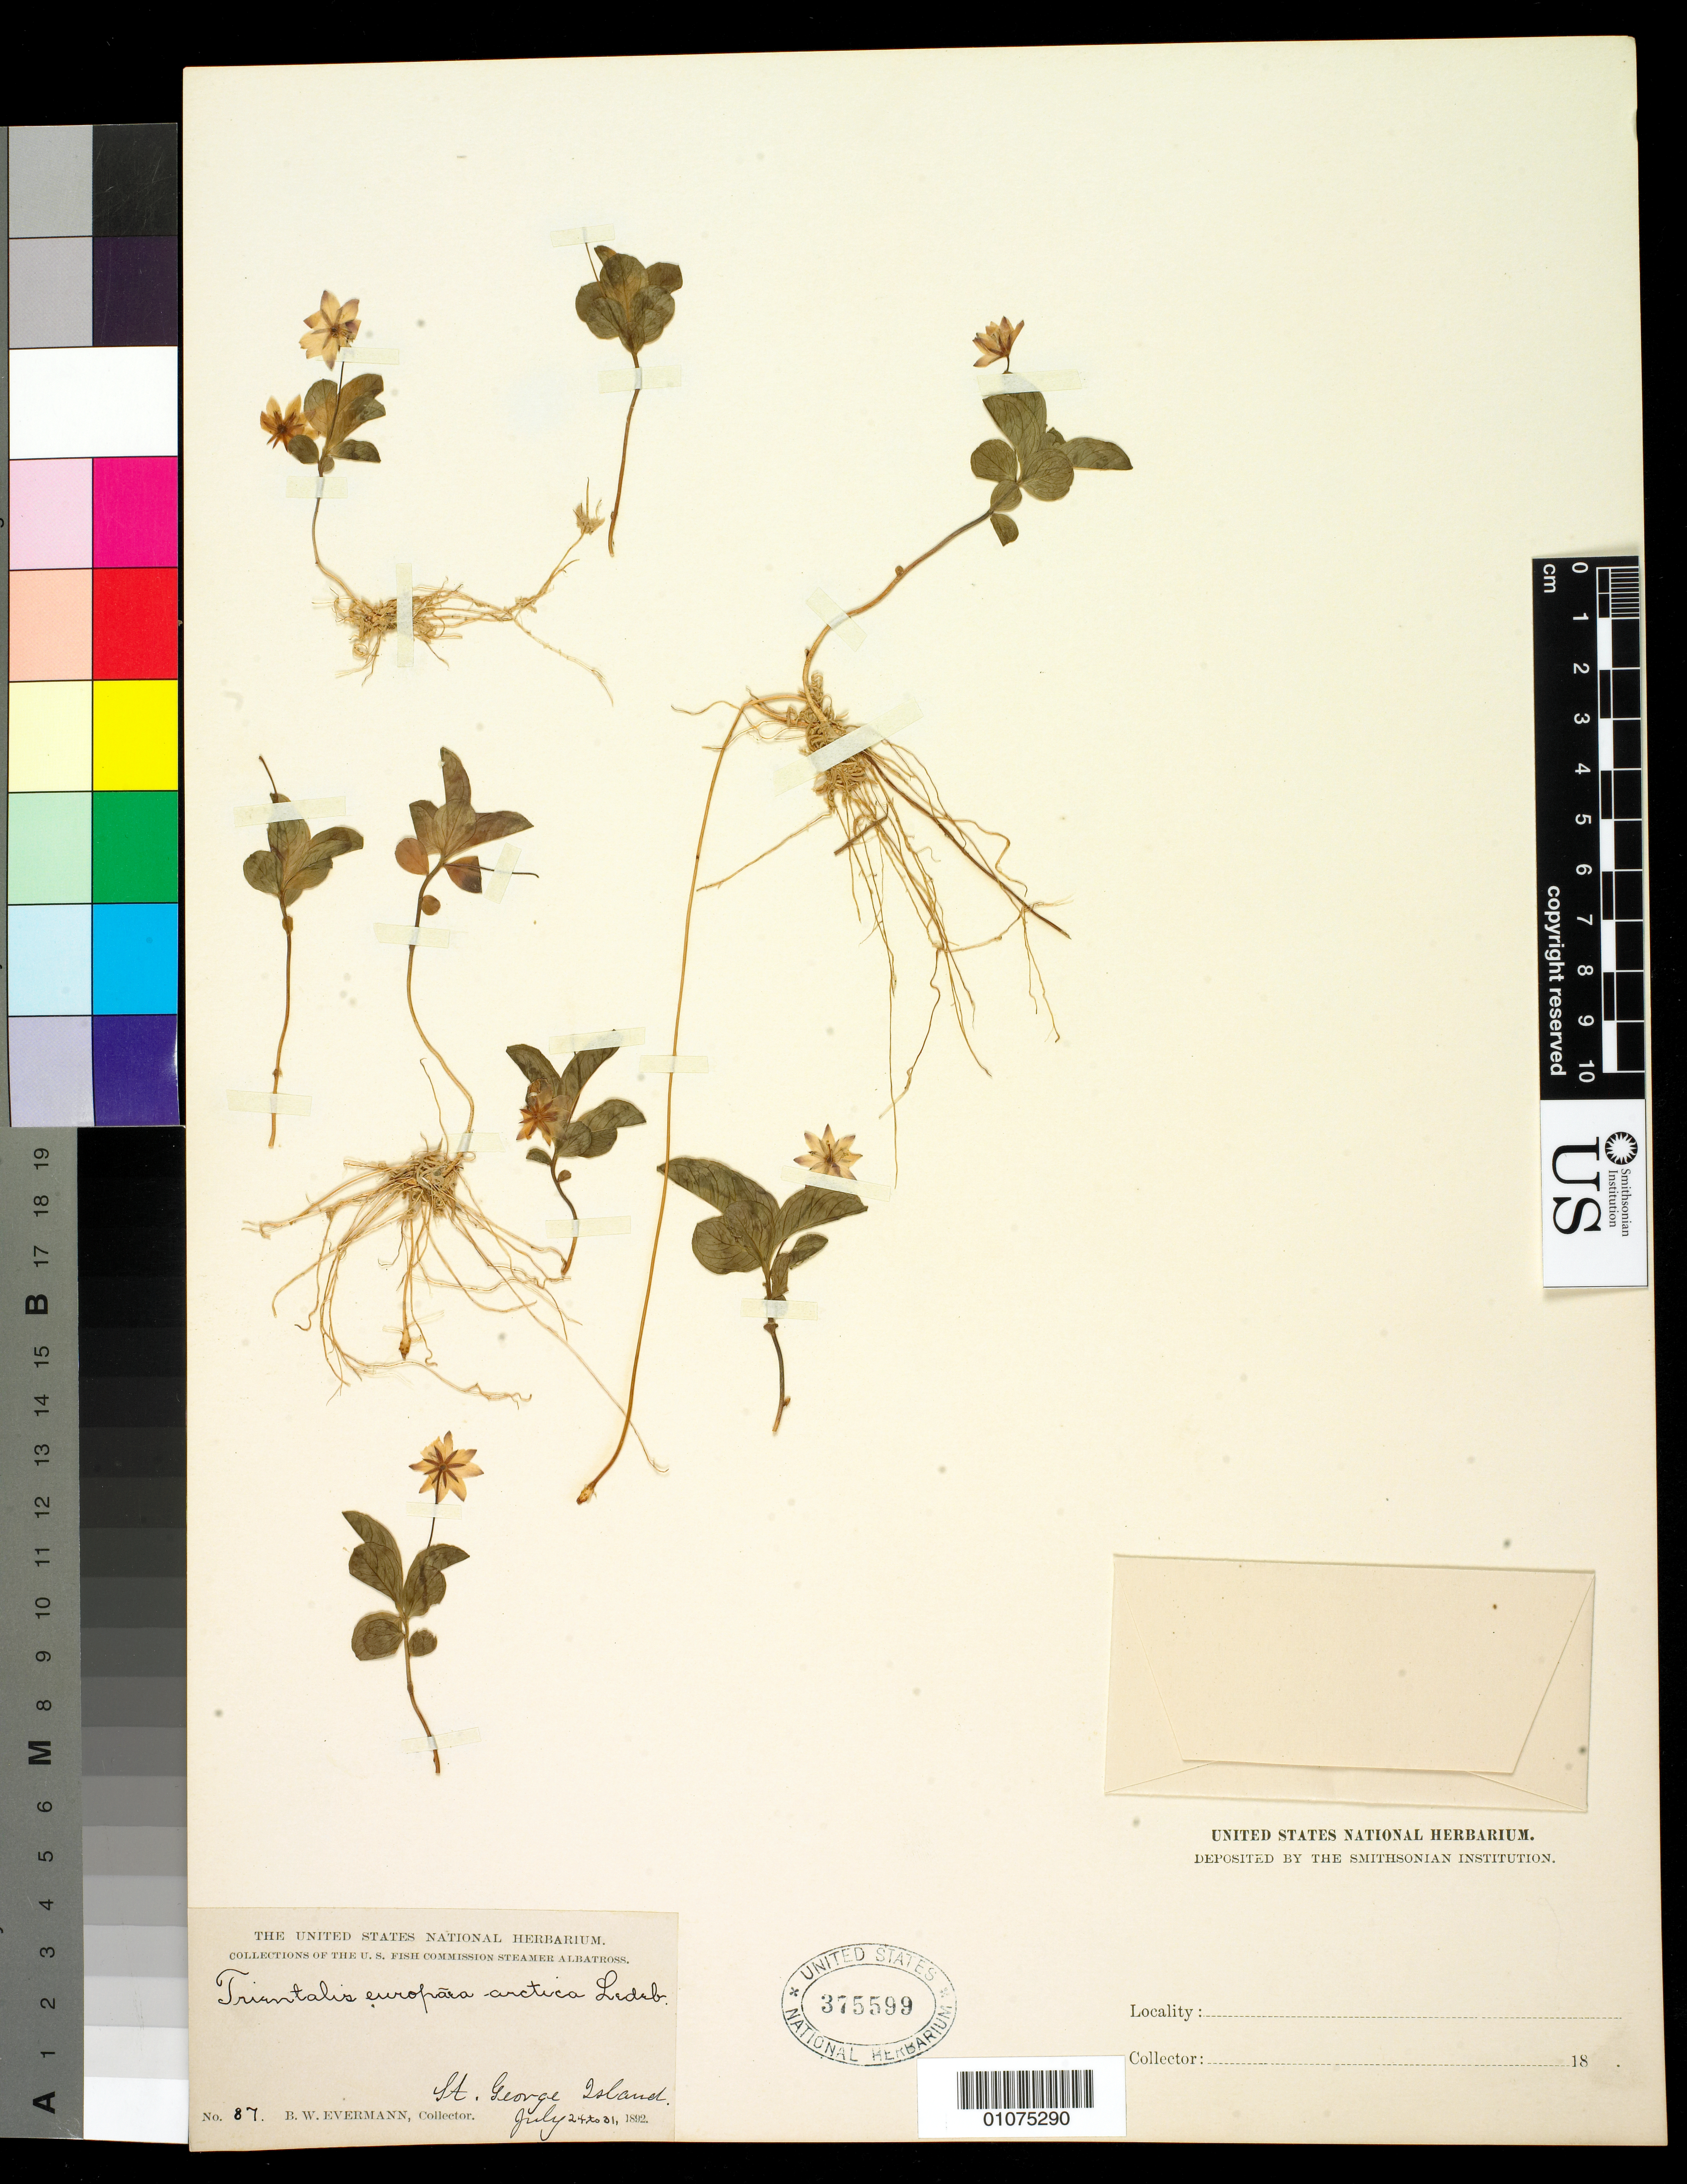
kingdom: Plantae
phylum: Tracheophyta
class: Magnoliopsida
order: Ericales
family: Primulaceae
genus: Trientalis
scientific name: Trientalis europaea subsp. arctica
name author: (Fisch. ex Hook.) Hultén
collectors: B. W. Evermann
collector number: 87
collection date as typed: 24 Jul 1892 to 31 Jul 1892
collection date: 1892-07-24/1892-07-31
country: United States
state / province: Alaska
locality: St. George Island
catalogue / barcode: US 375599